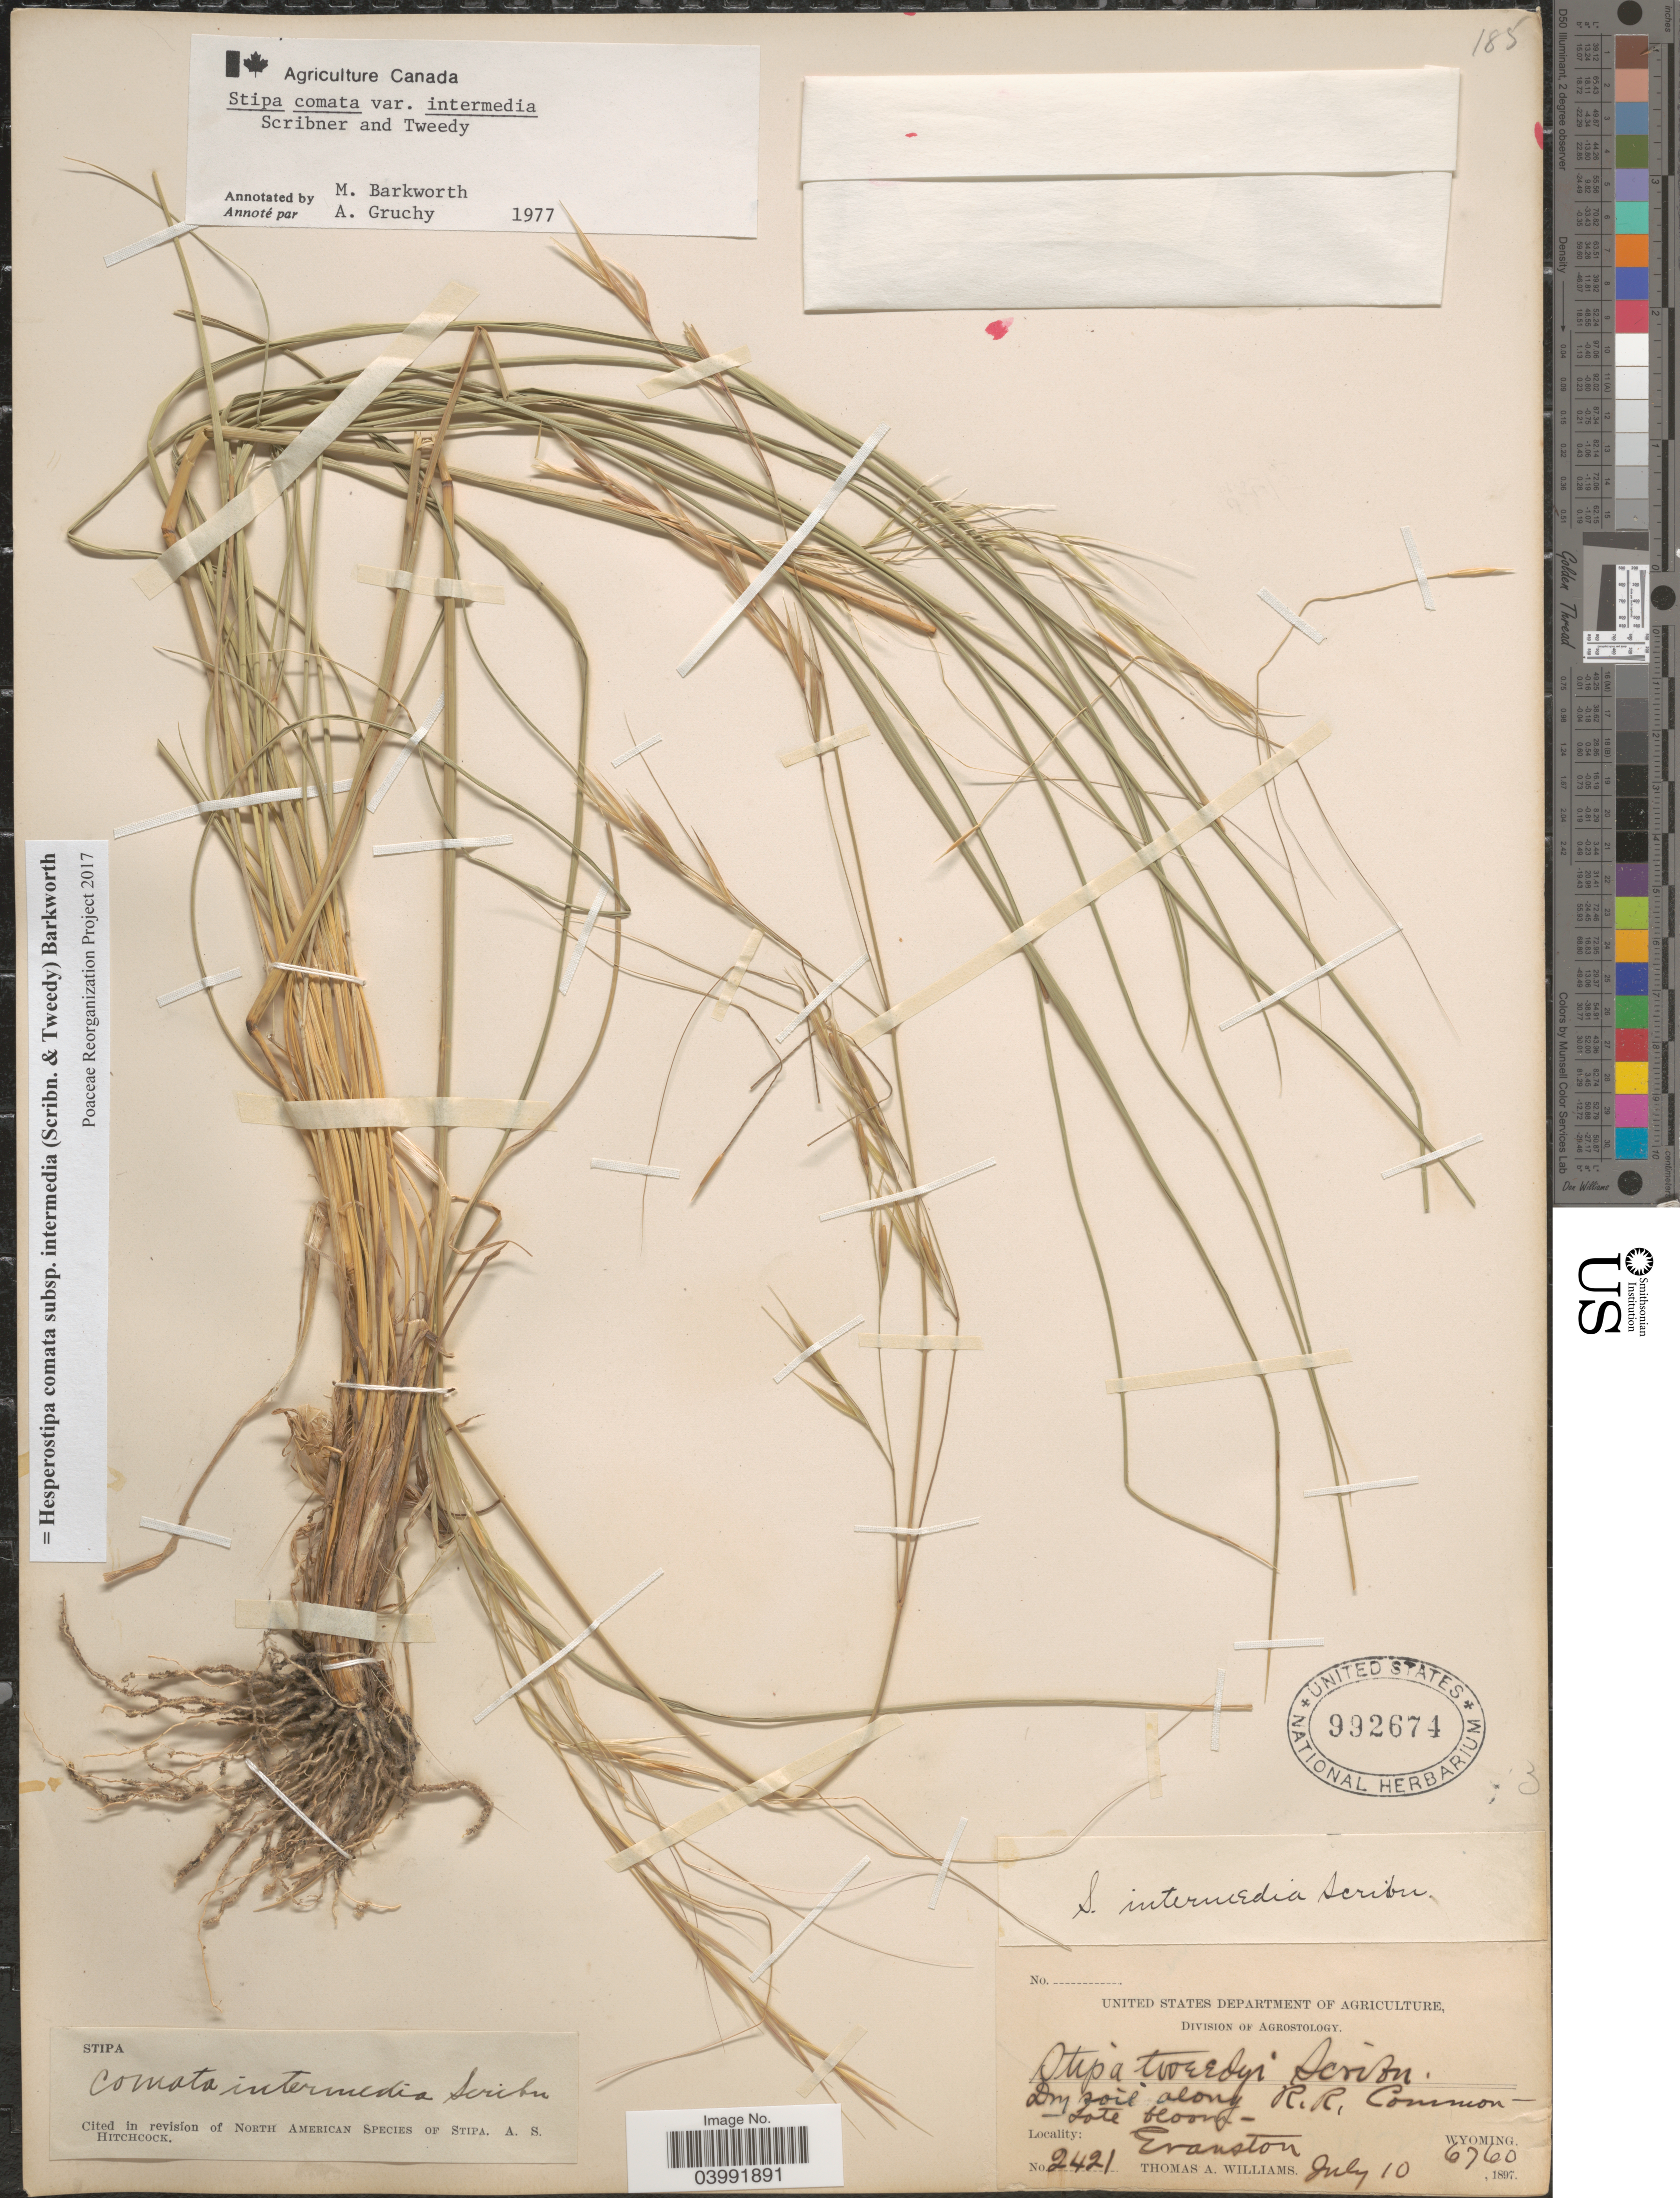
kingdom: Plantae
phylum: Tracheophyta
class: Liliopsida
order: Poales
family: Poaceae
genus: Hesperostipa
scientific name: Hesperostipa comata subsp. intermedia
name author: (Scribn. & Tweedy) Barkworth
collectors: T. A. Williams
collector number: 2421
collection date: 1897-07-10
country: United States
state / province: Wyoming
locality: Dry soil along R.R. Evanston.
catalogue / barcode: US 992674